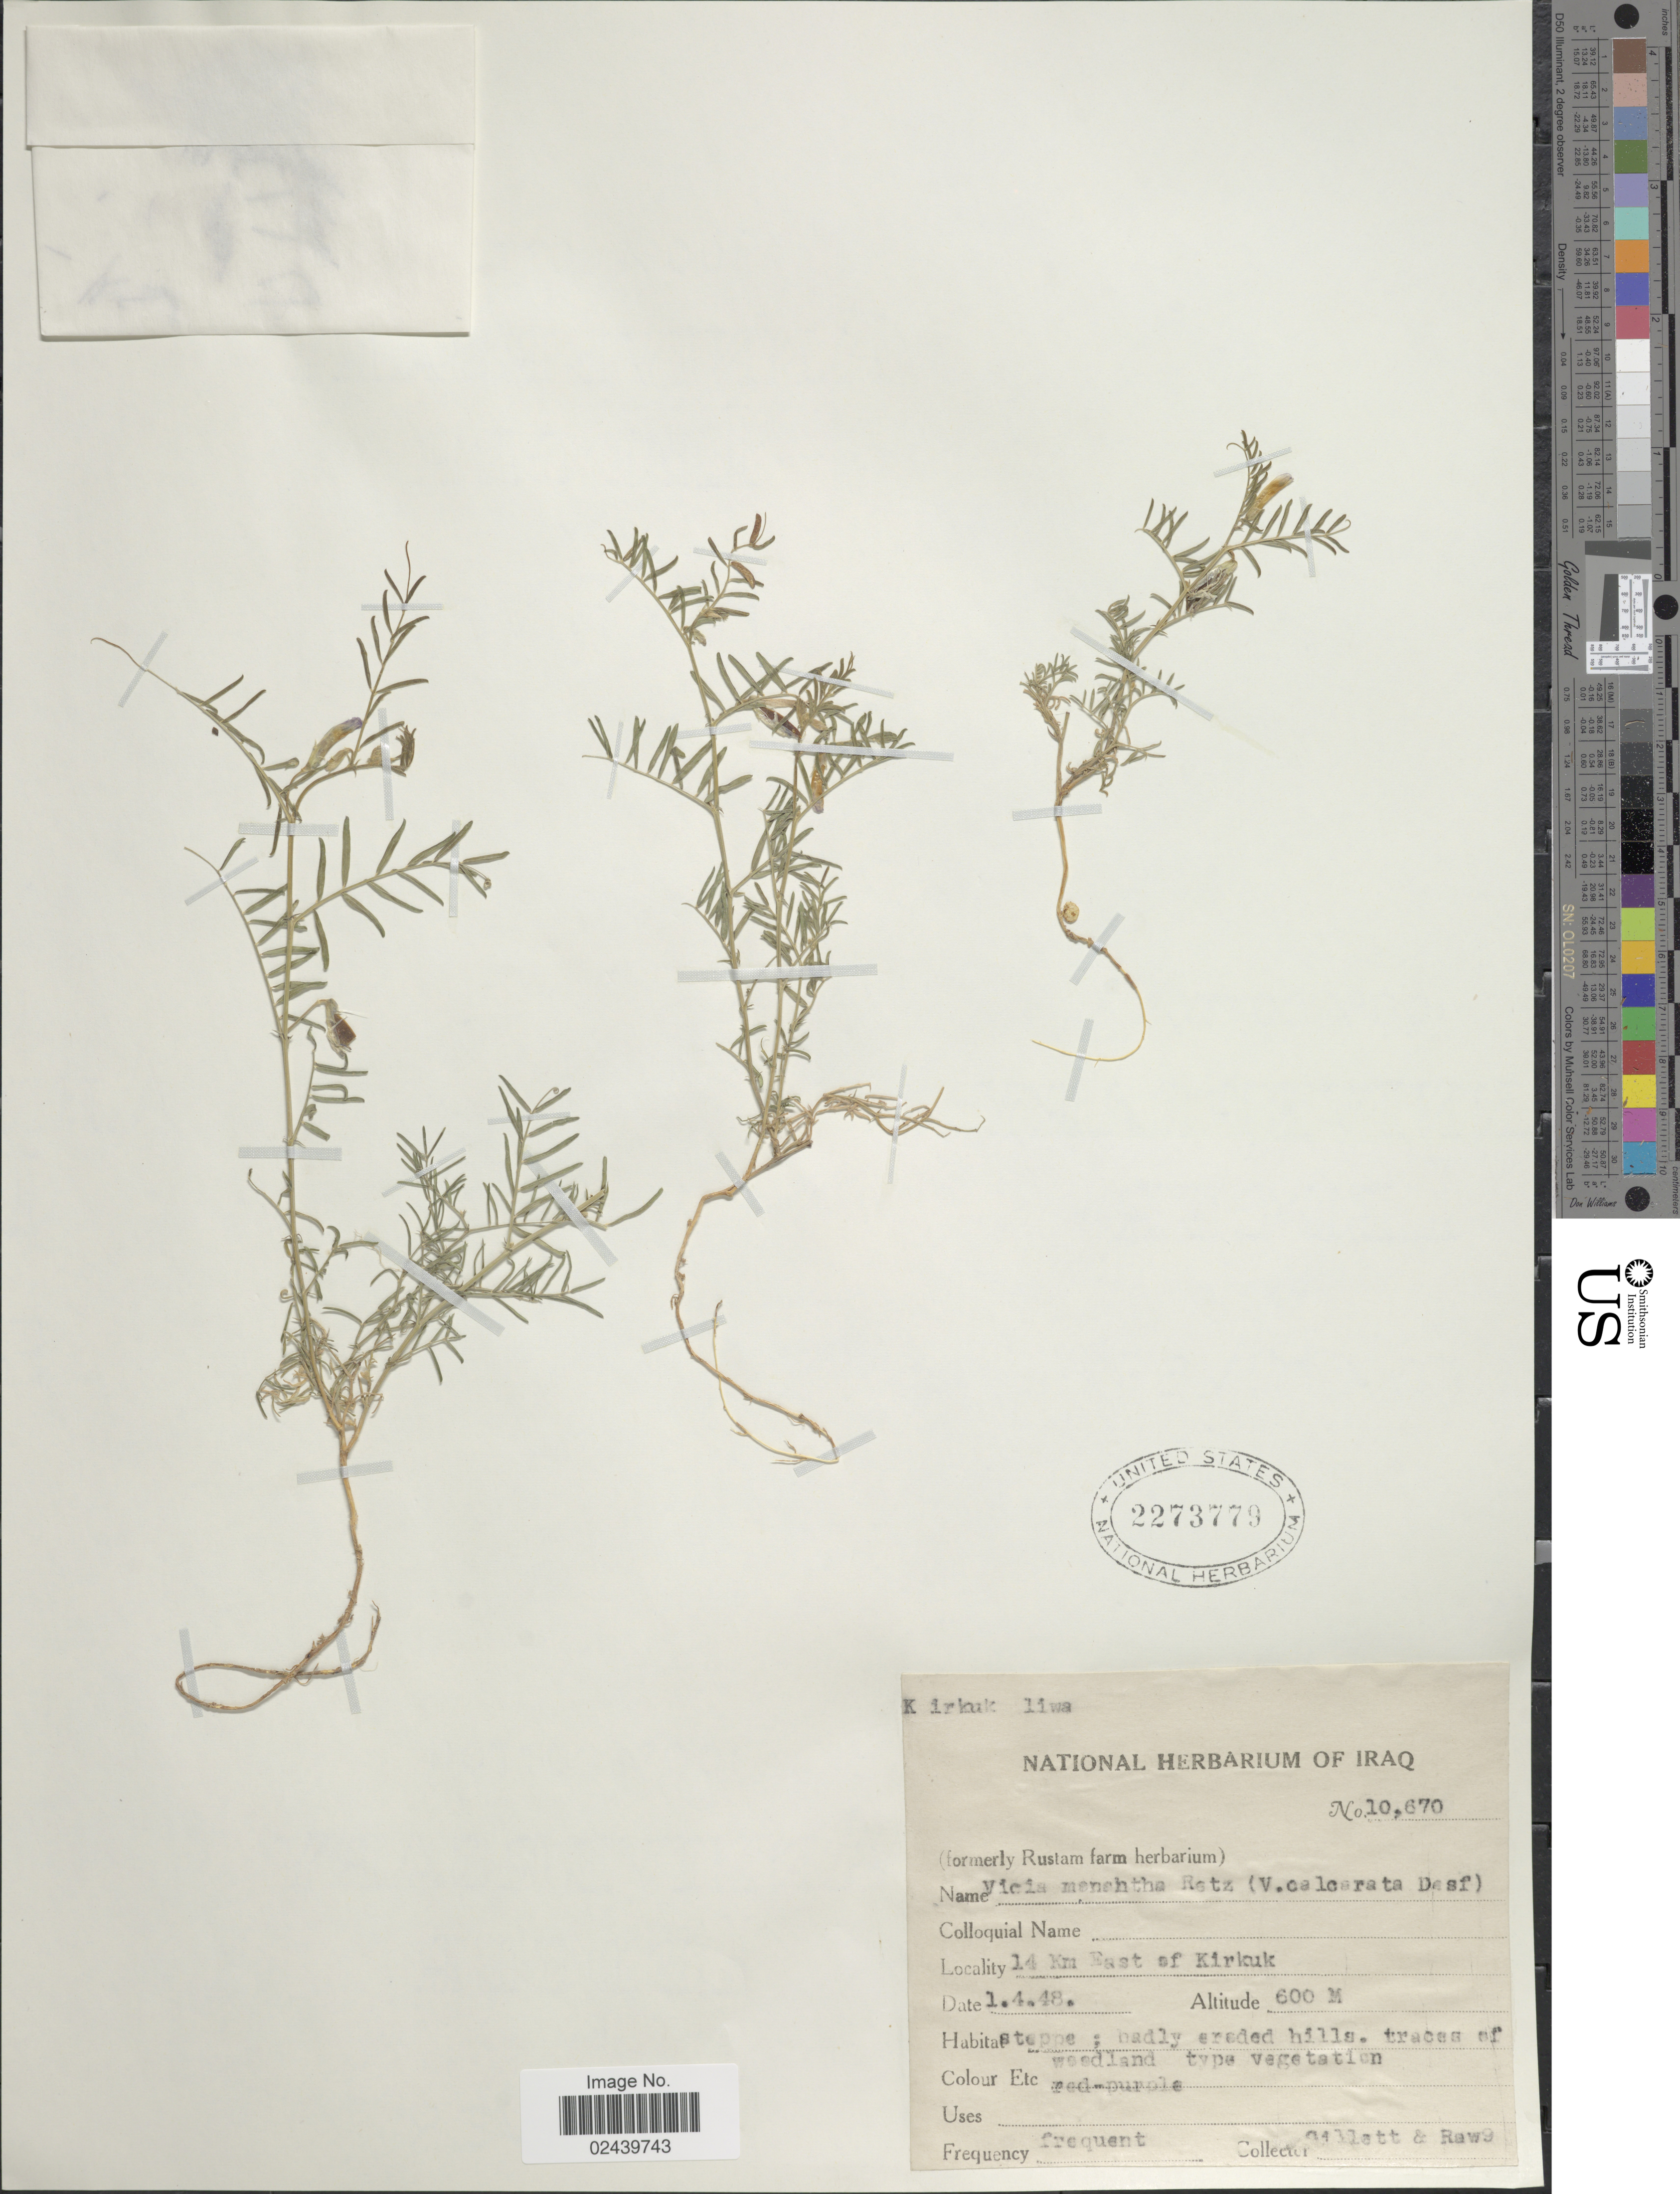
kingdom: Plantae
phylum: Tracheophyta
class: Magnoliopsida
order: Fabales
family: Fabaceae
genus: Vicia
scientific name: Vicia monantha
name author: Retz.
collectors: Gillett, -- & -. Rawi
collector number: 10670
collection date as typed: Transcribed d/m/y: 1/4/48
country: Iraq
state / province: Kirkūk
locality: Kirkuk liwa. 14 Km East of Kirkuk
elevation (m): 600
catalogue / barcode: US 2273779